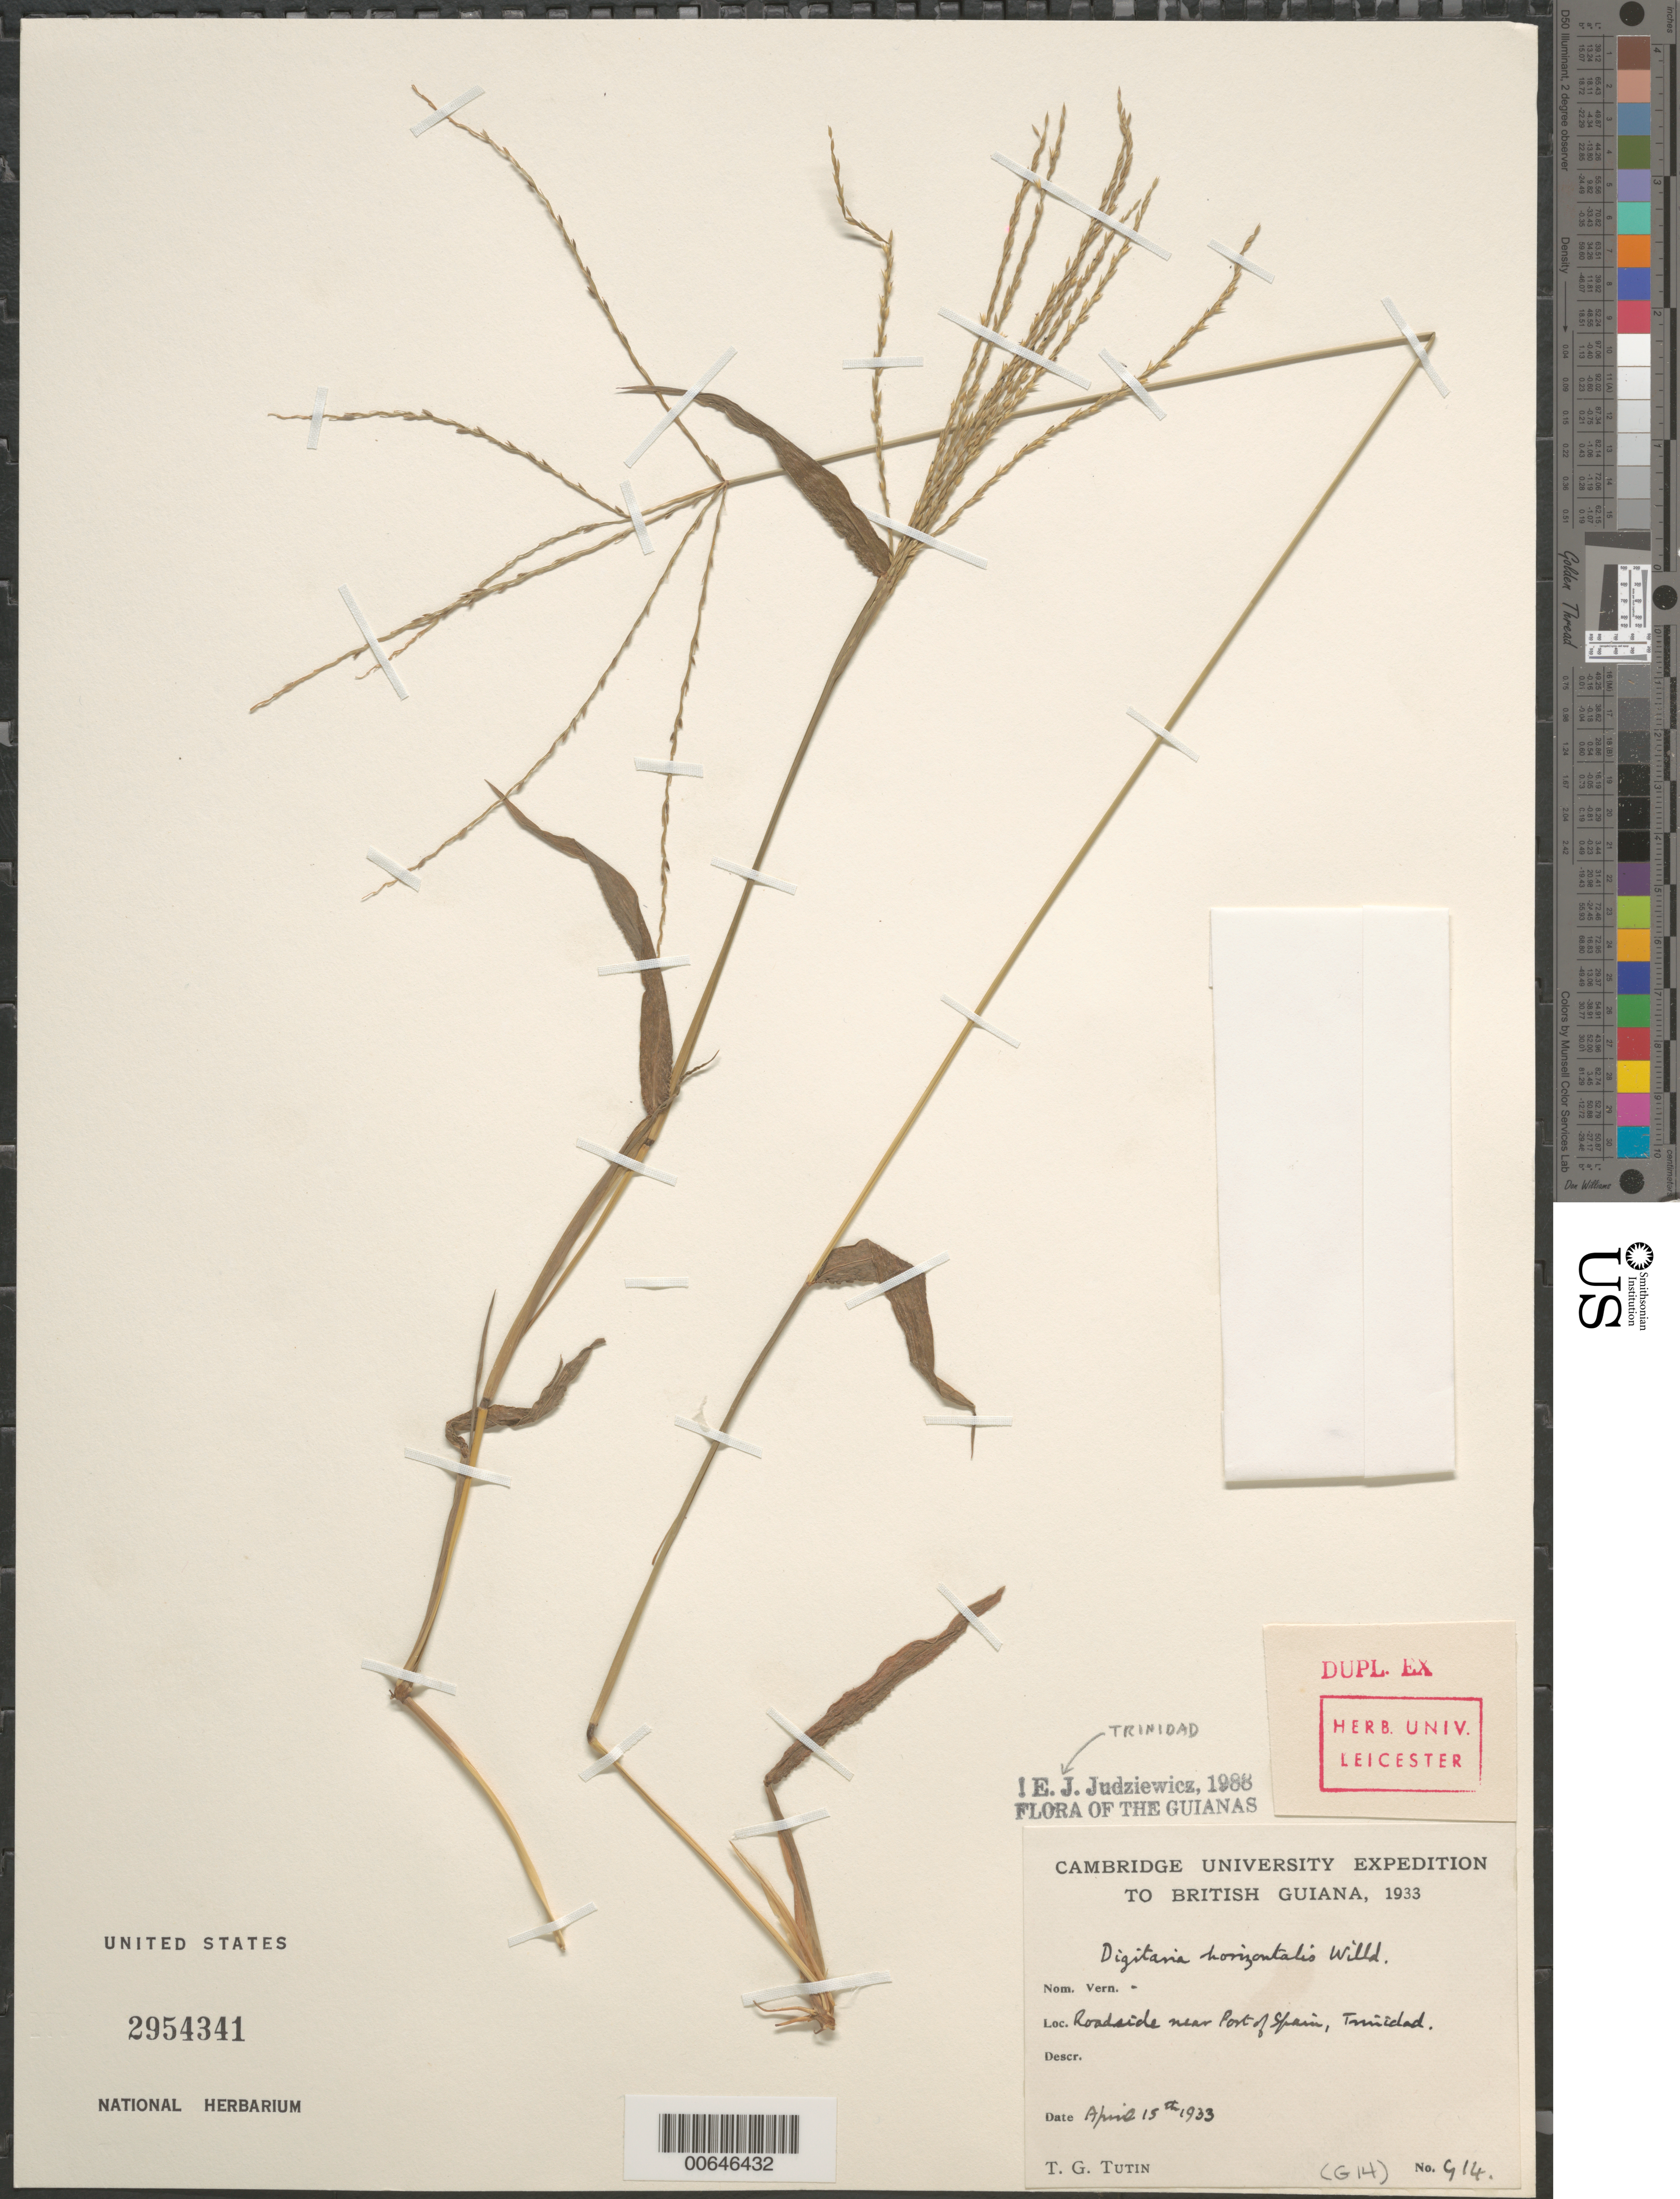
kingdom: Plantae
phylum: Tracheophyta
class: Liliopsida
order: Poales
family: Poaceae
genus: Digitaria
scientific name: Digitaria horizontalis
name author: Willd.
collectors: T. G. Tutin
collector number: G14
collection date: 1933-04-15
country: Trinidad and Tobago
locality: Cambridge University Expedition to British Guiana, 1933. Roadside near Port of Spain, Trinidad. The Guianas.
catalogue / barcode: US 2954341